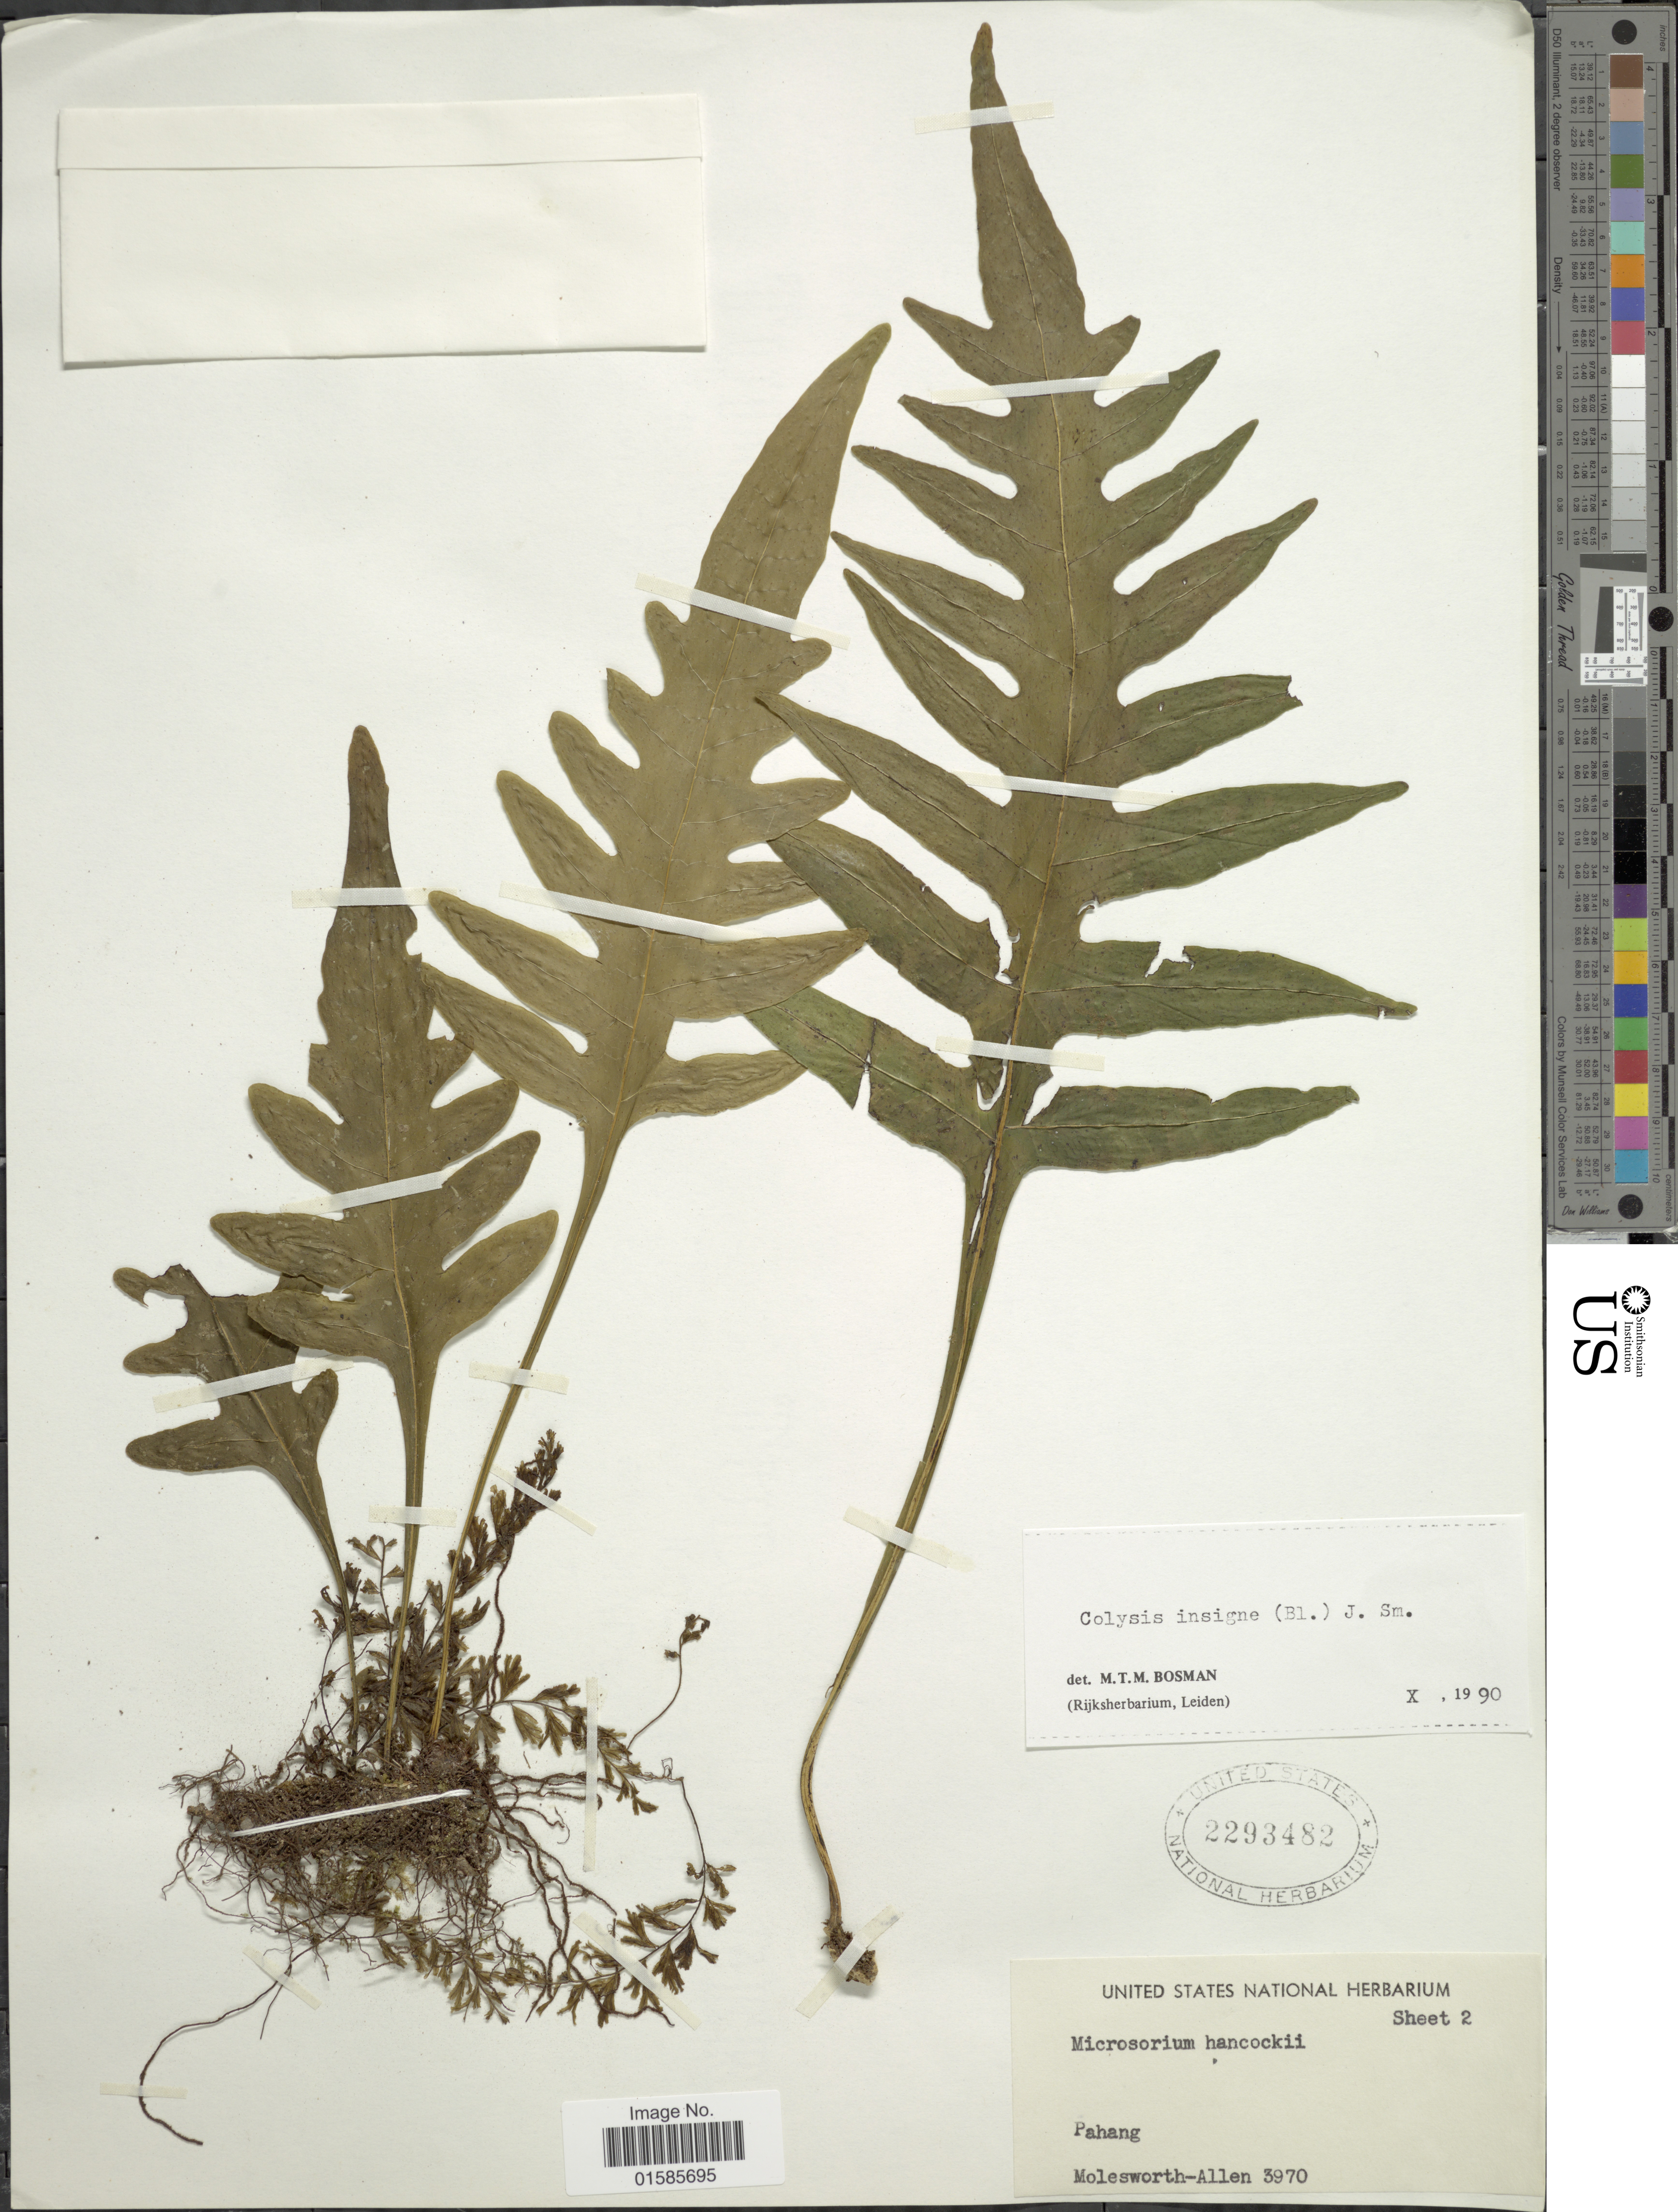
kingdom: Plantae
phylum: Tracheophyta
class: Polypodiopsida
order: Polypodiales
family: Polypodiaceae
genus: Microsorum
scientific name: Microsorum insigne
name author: (Blume) Copel.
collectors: B. E. G. Molesworth-Allen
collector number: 3970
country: Malaysia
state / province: Pahang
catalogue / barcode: US 2293482